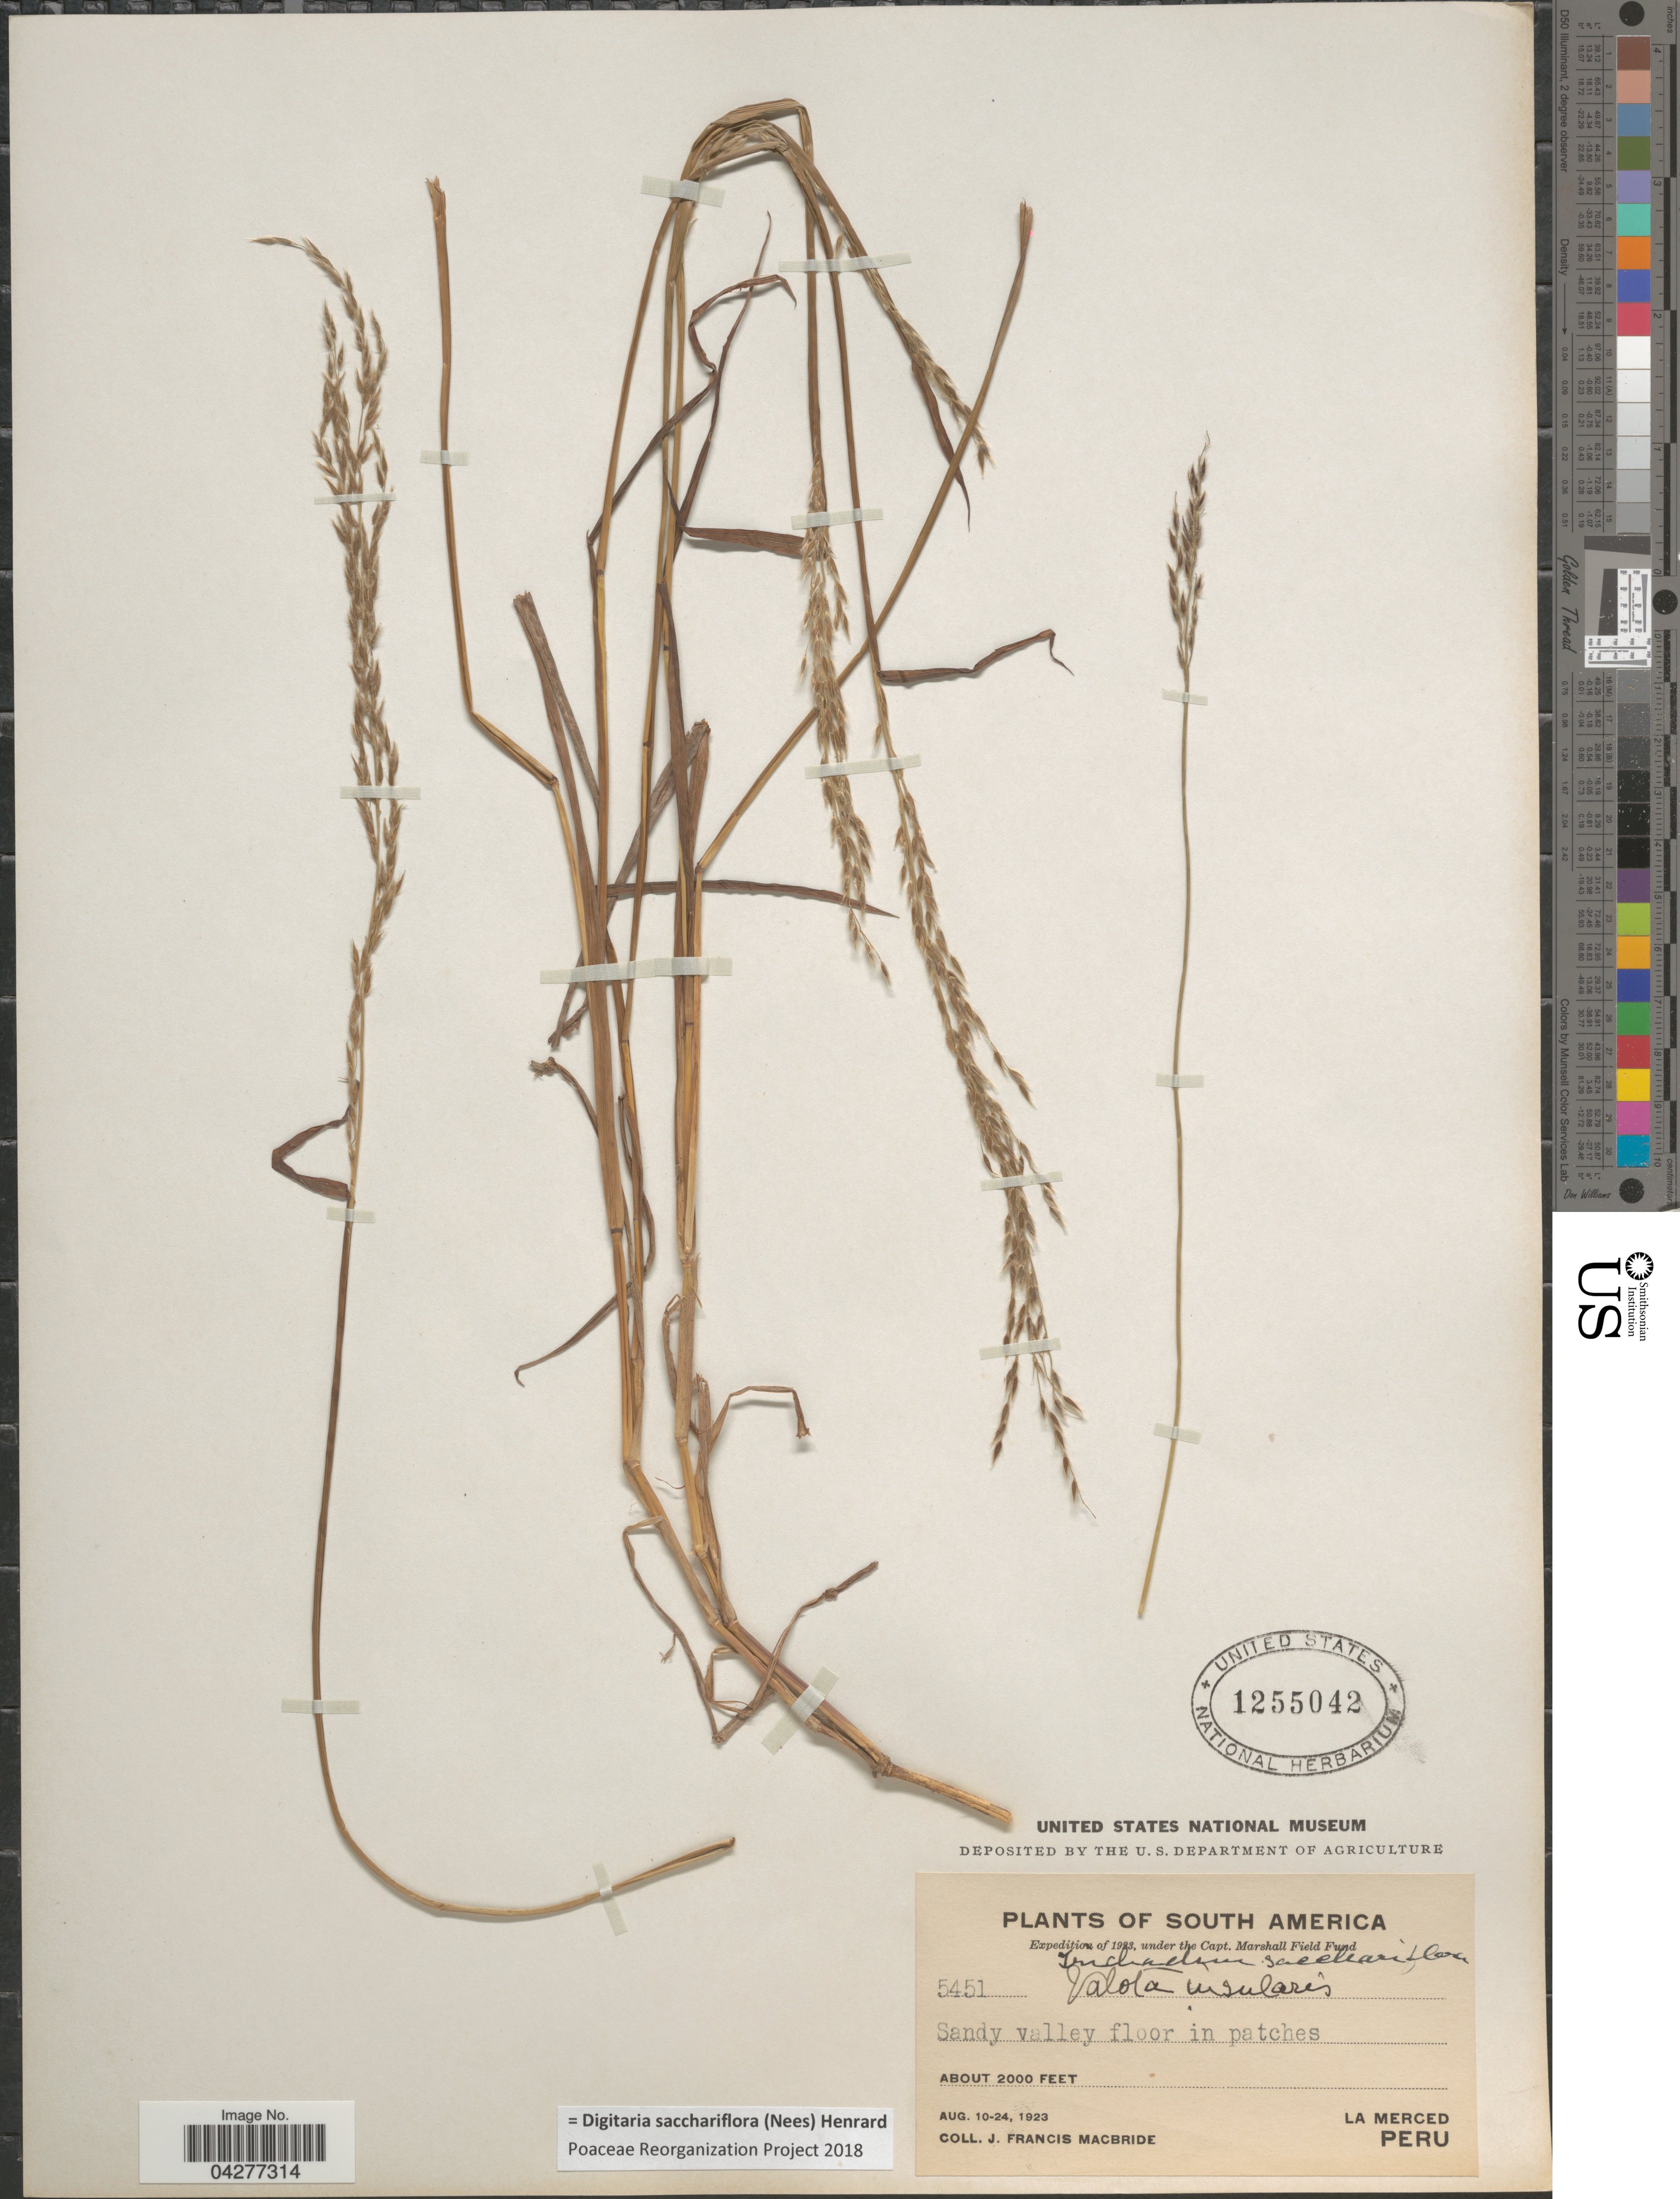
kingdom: Plantae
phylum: Tracheophyta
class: Liliopsida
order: Poales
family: Poaceae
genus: Digitaria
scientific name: Digitaria sacchariflora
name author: (Nees) Henr.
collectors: J. F. Macbride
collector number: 5451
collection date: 1923-08-10/1923-08-24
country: Peru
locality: Expedition of 1923. Sandy valley floor in patches. La Merced.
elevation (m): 610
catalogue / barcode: US 1255042